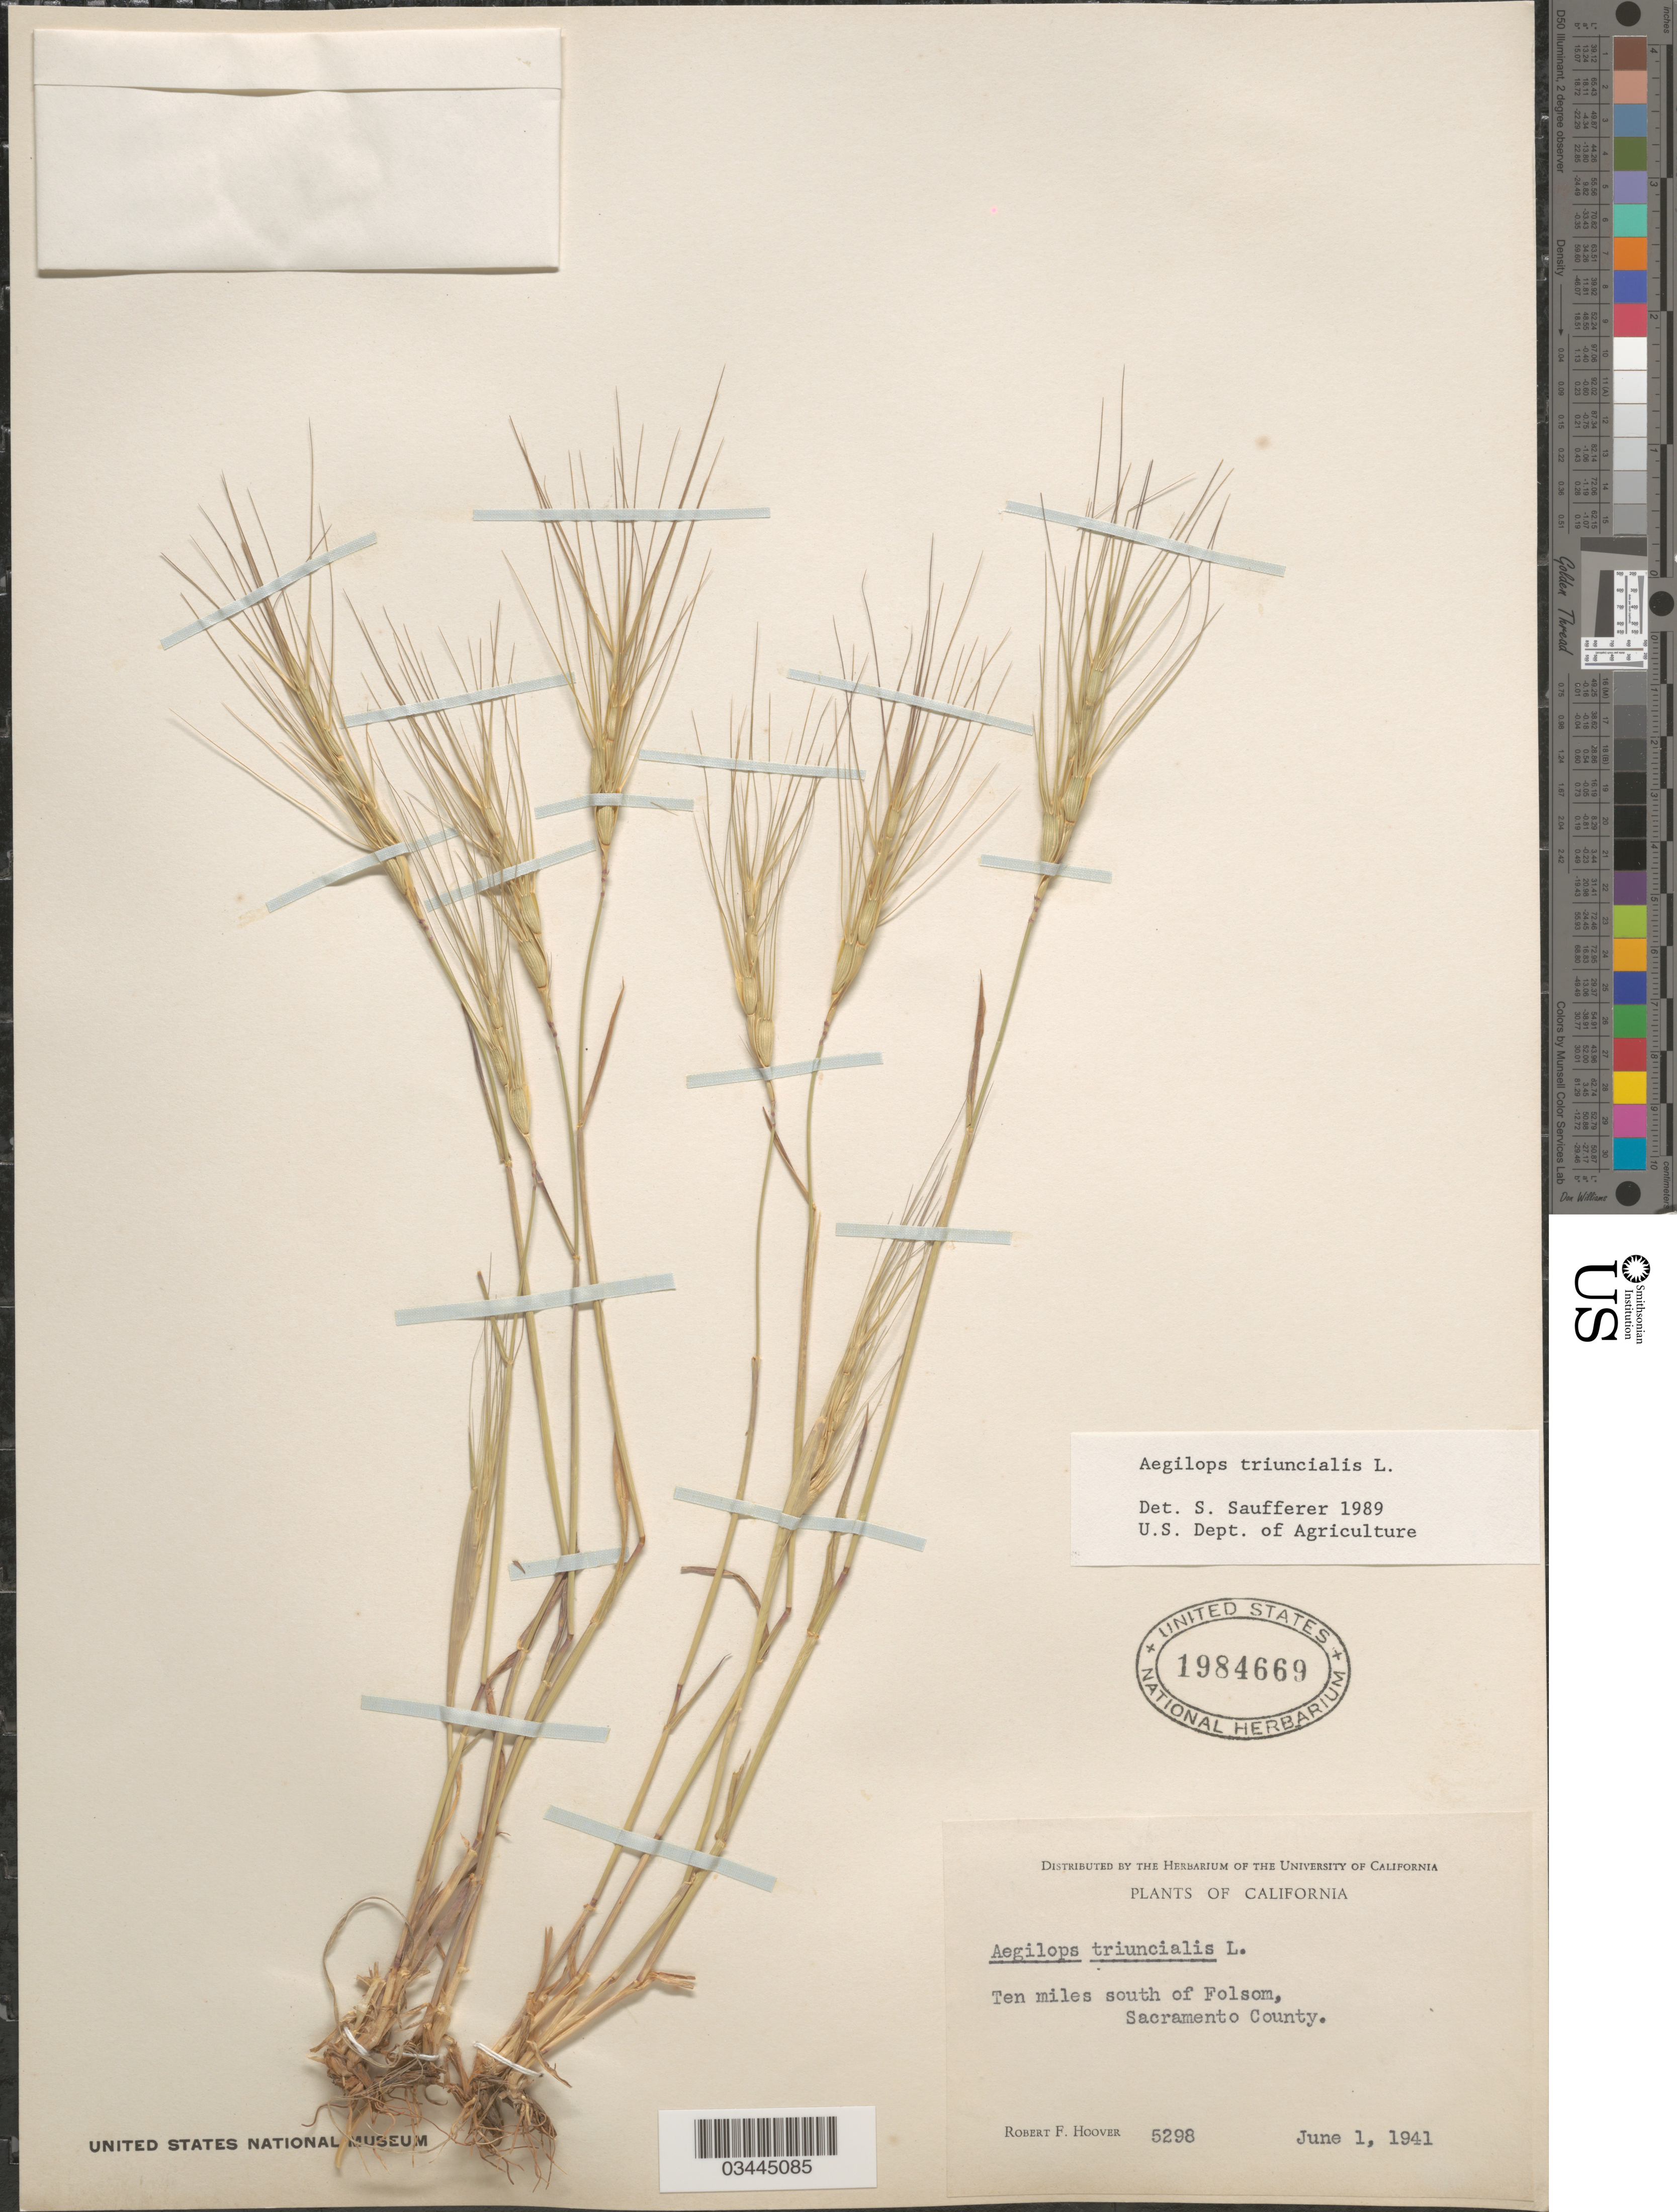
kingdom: Plantae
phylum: Tracheophyta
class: Liliopsida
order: Poales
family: Poaceae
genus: Aegilops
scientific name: Aegilops triuncialis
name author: L.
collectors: R. F. Hoover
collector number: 5298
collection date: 1941-06-01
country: United States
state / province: California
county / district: Sacramento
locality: Ten miles south of Folsom, Sacramento County.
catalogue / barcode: US 1984669